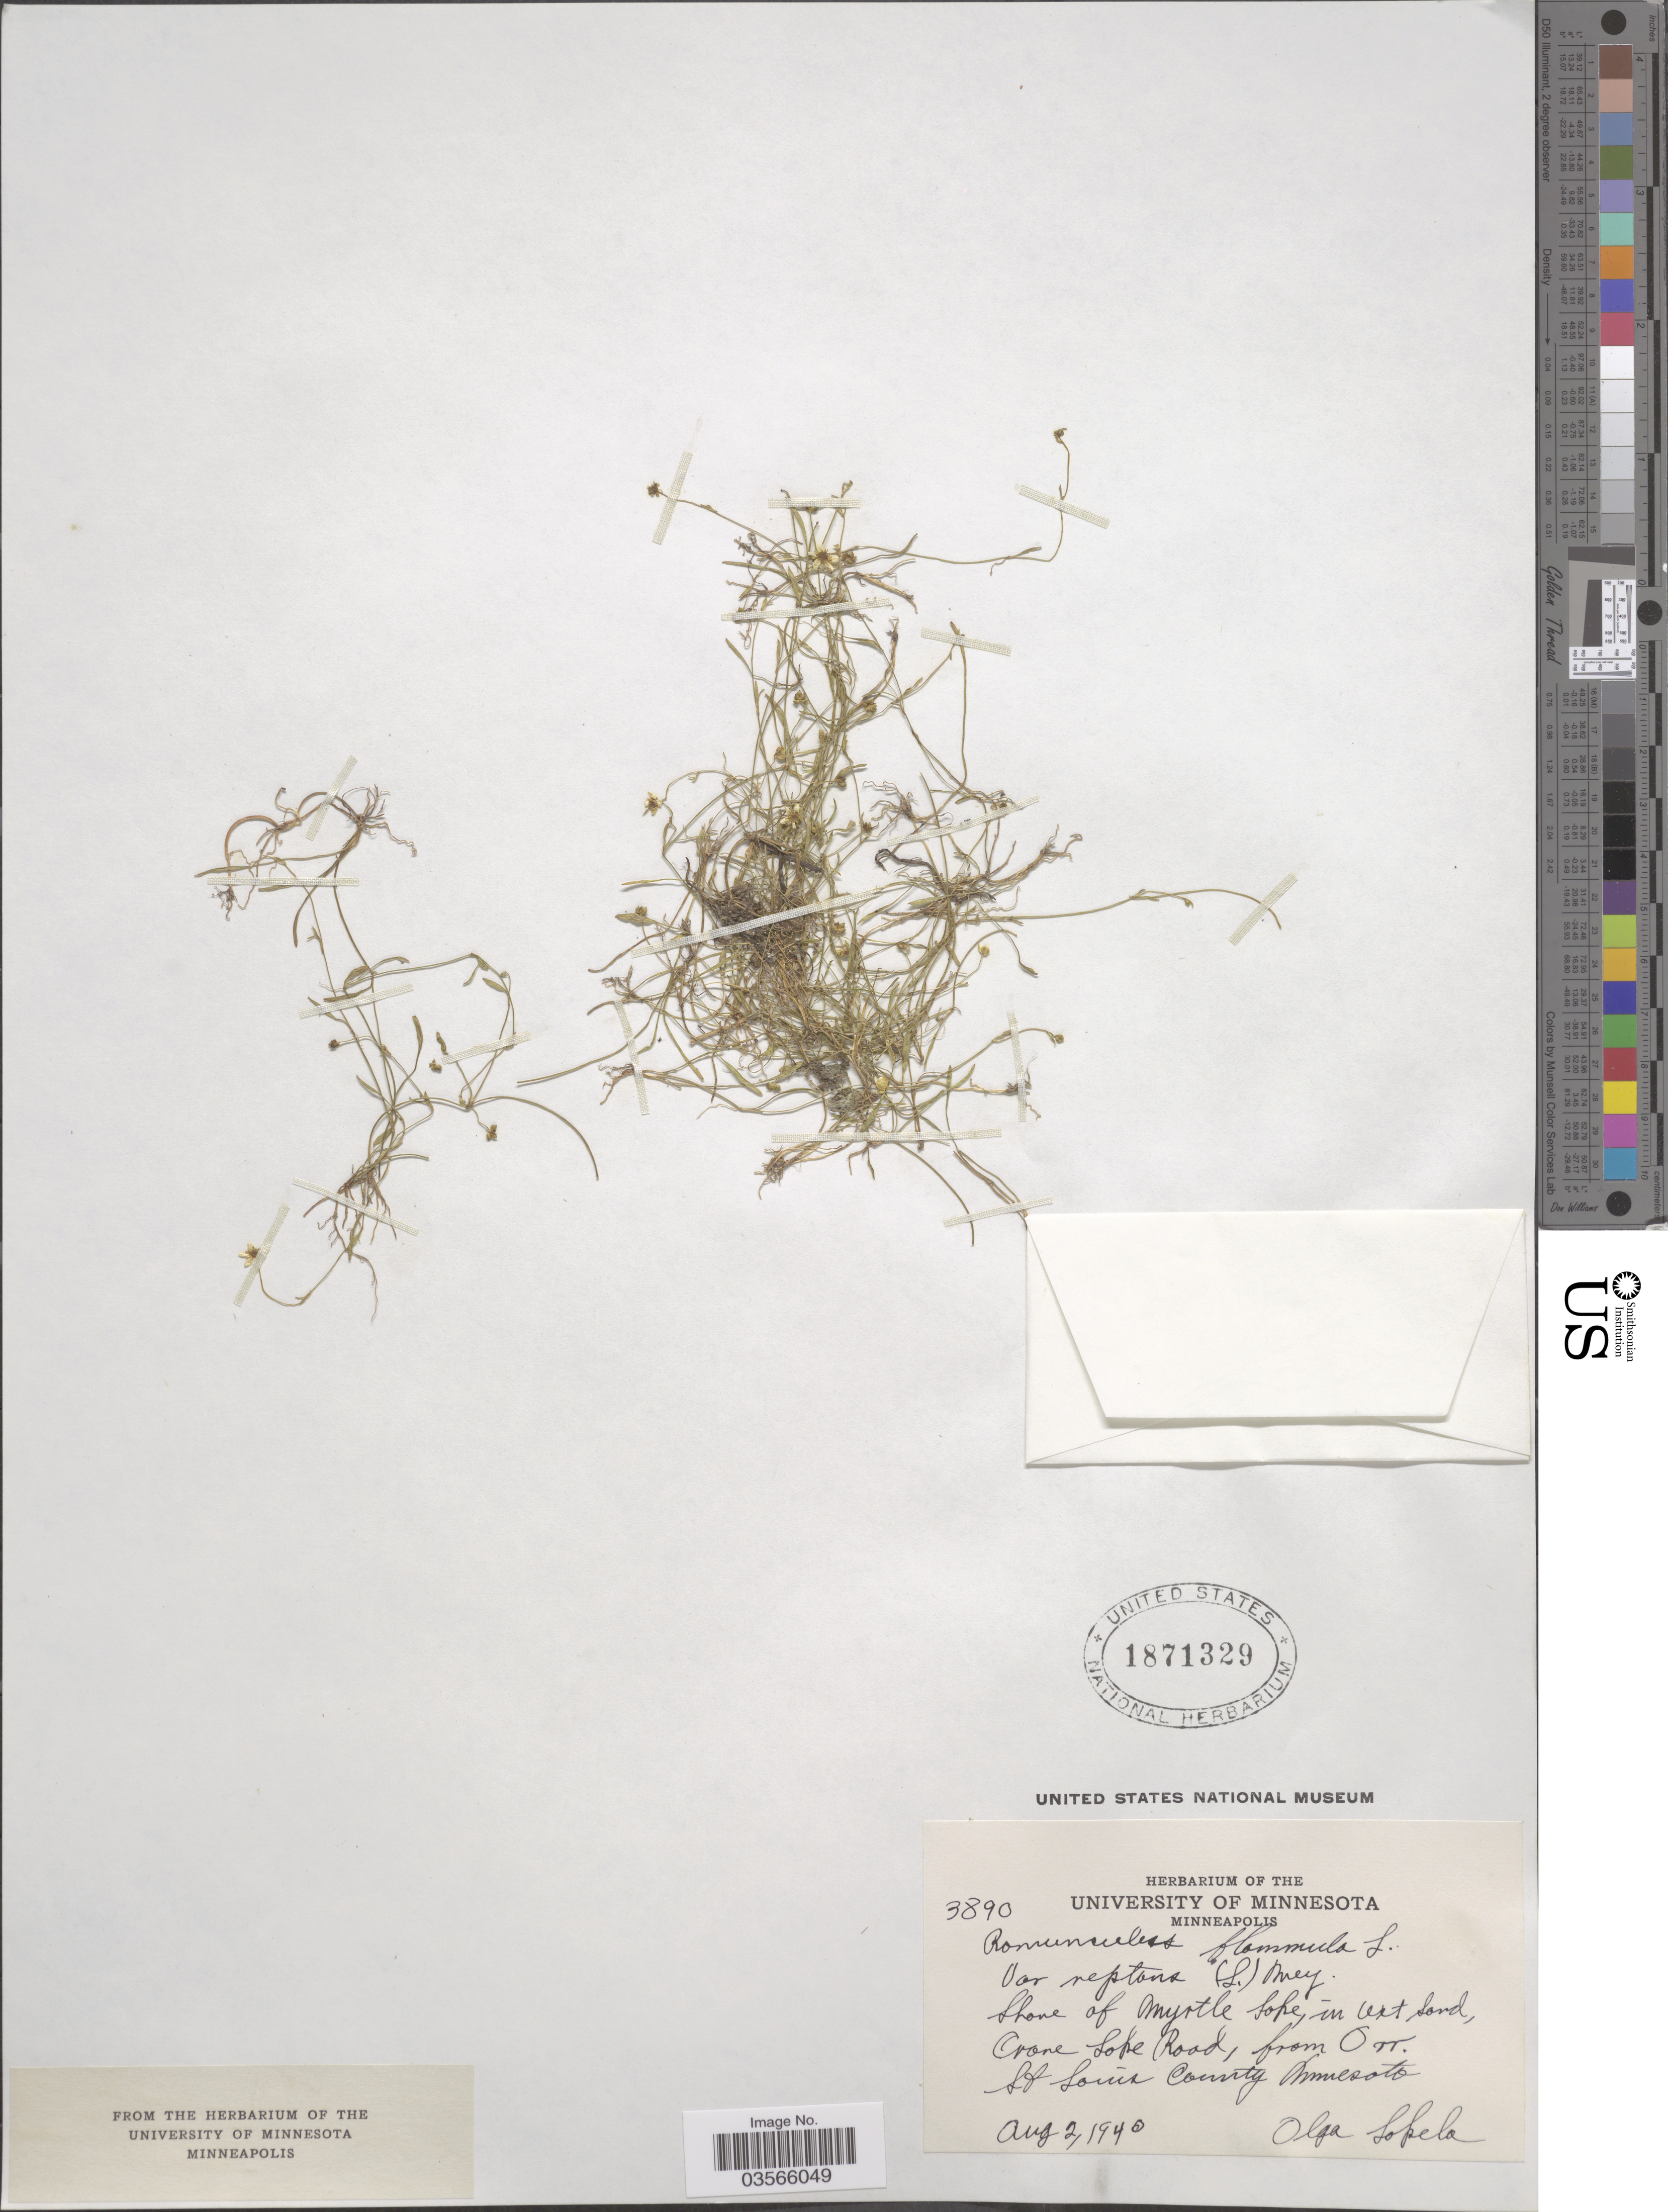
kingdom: Plantae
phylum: Tracheophyta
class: Magnoliopsida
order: Ranunculales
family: Ranunculaceae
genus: Ranunculus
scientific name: Ranunculus flammula var. filiformis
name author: (Michx.) Hook.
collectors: O. K. Lakela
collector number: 3890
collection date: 1940-08-02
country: United States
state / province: Minnesota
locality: Shore of Myrtle Lake, in wet sand, Crane Lake Road, from Orr. St Louis County.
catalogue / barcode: US 1871329